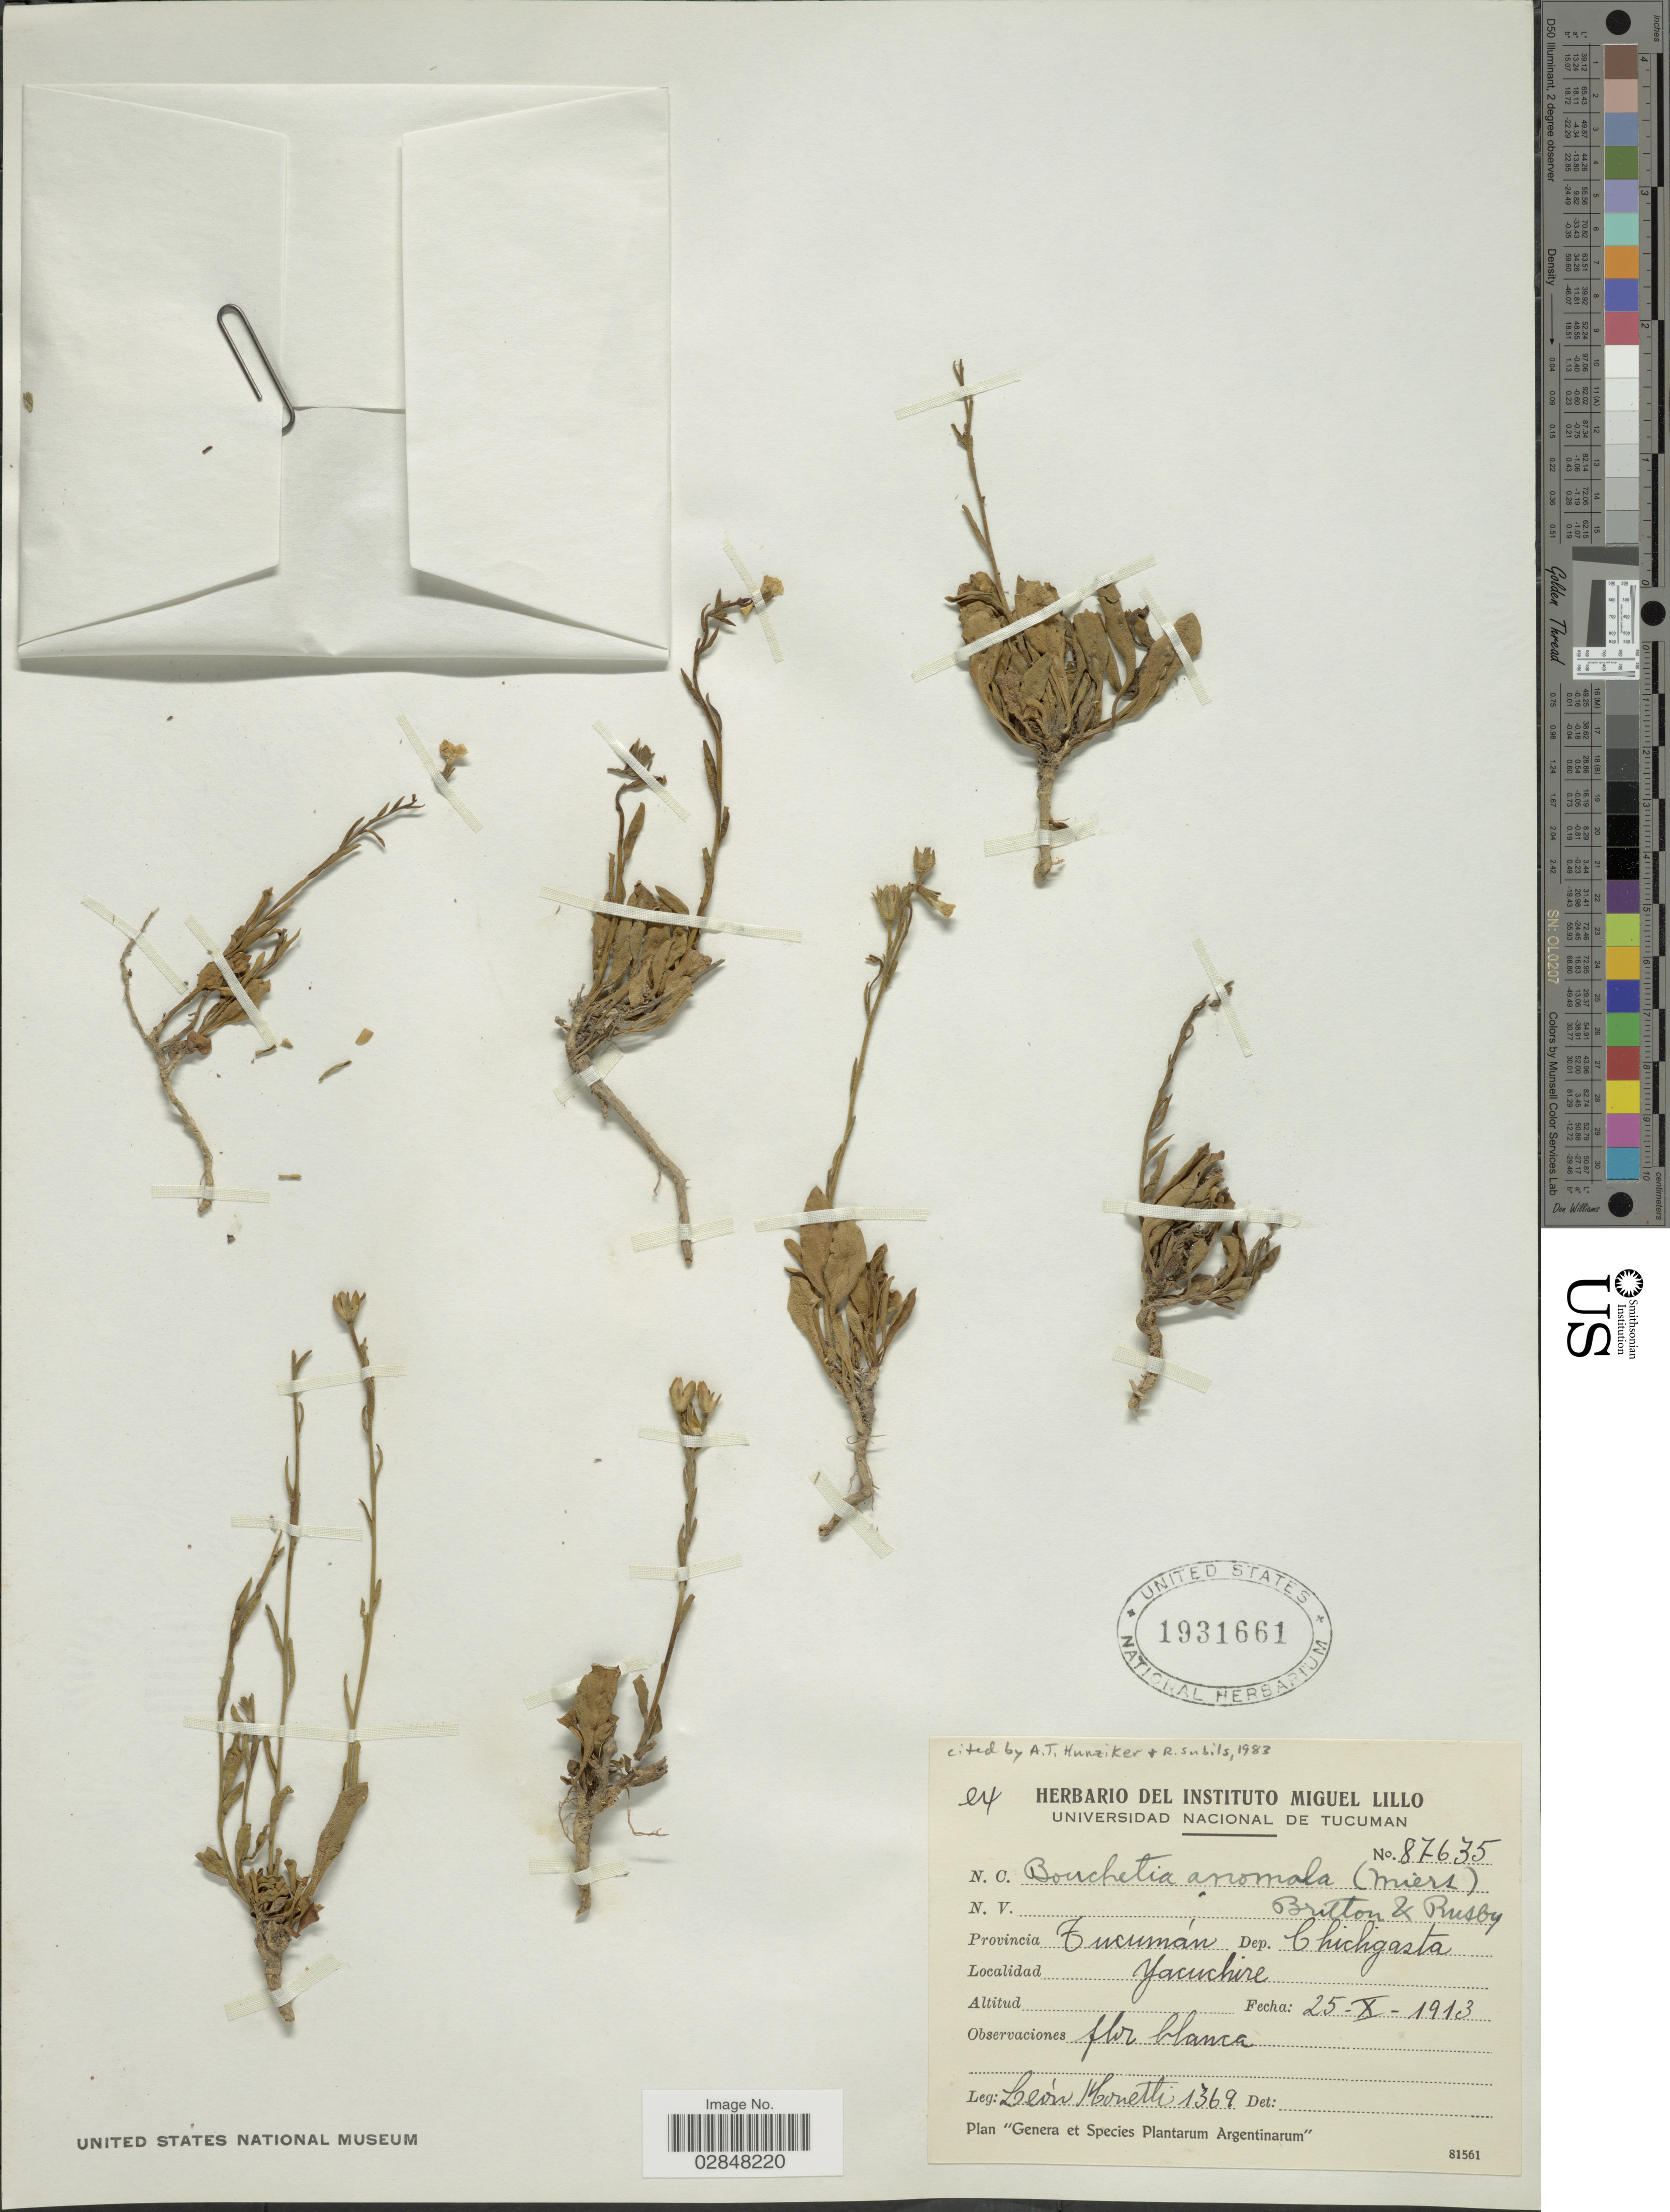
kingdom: Plantae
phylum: Tracheophyta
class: Magnoliopsida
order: Solanales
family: Solanaceae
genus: Bouchetia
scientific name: Bouchetia anomala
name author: (Miers) & Rusby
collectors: L. Monetti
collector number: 1369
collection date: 1913-10-25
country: Argentina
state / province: Tucuman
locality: Dep. Chicligasta. Yacuchire.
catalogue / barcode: US 1931661